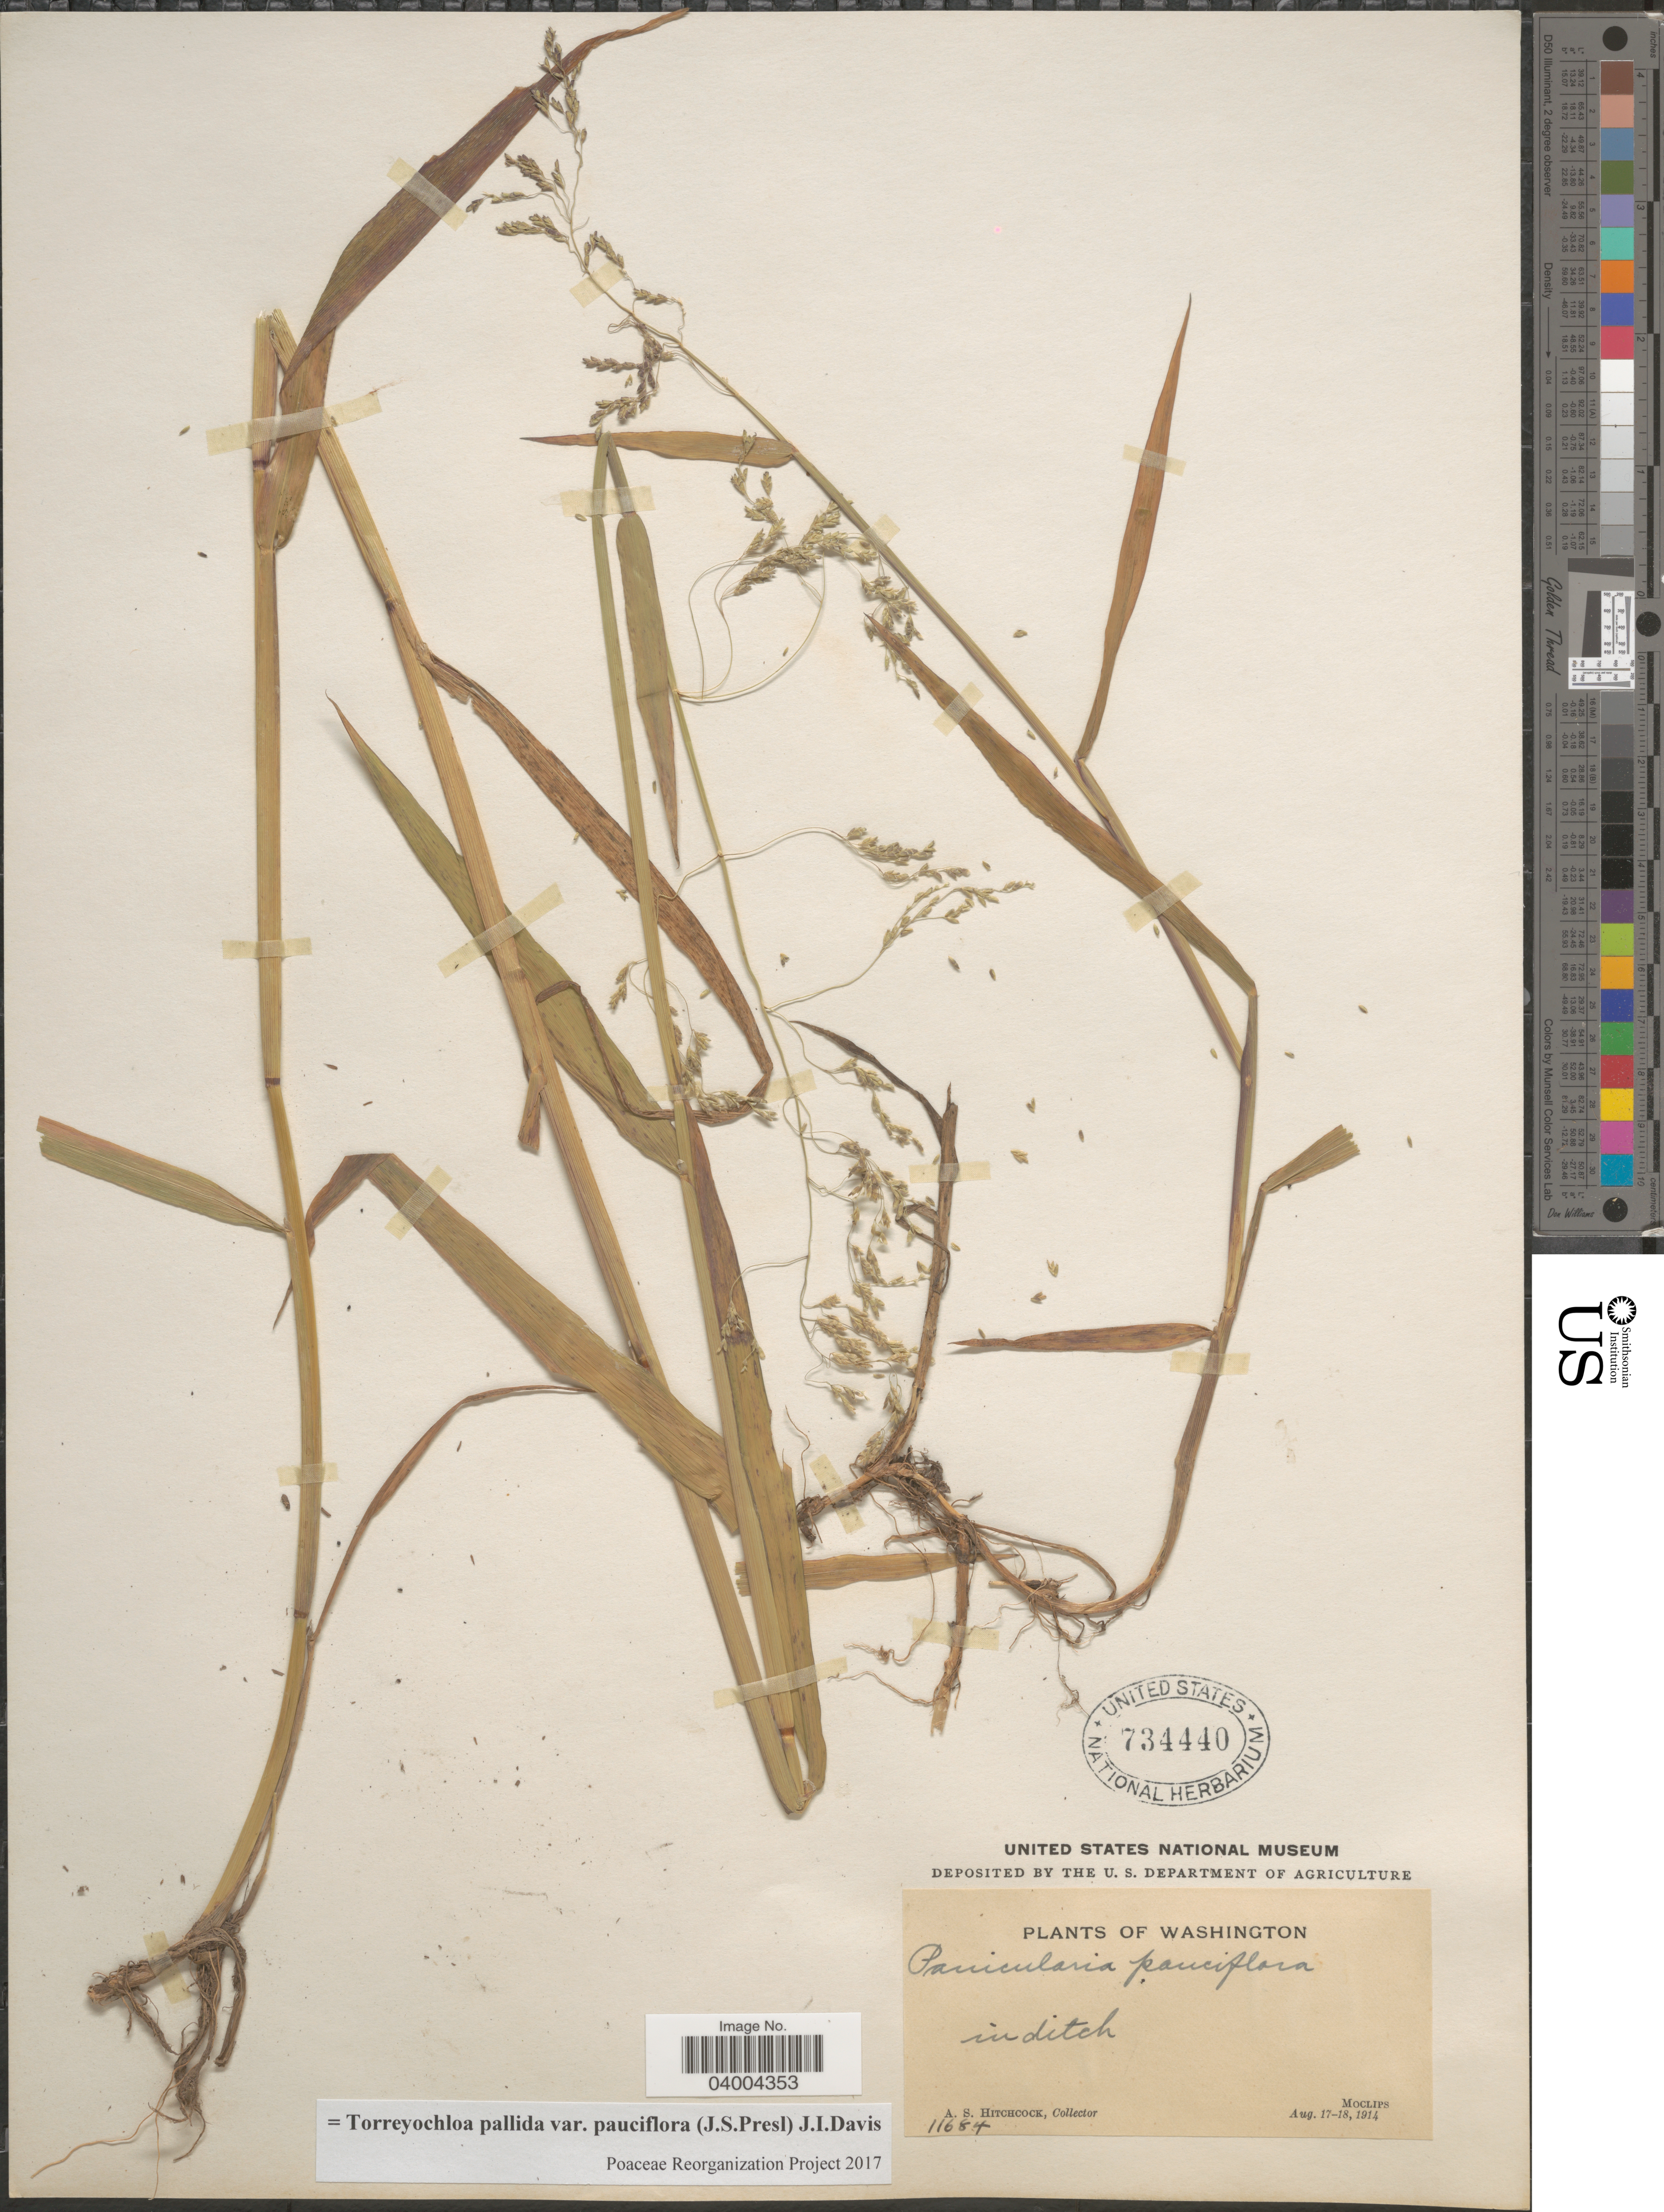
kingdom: Plantae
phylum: Tracheophyta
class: Liliopsida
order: Poales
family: Poaceae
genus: Torreyochloa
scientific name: Torreyochloa pallida var. pauciflora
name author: (J. Presl) J.I. Davis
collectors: A. S. Hitchcock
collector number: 11684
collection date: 1914-08-17/1914-08-18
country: United States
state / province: Washington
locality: In ditch. Moclips.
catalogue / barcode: US 734440